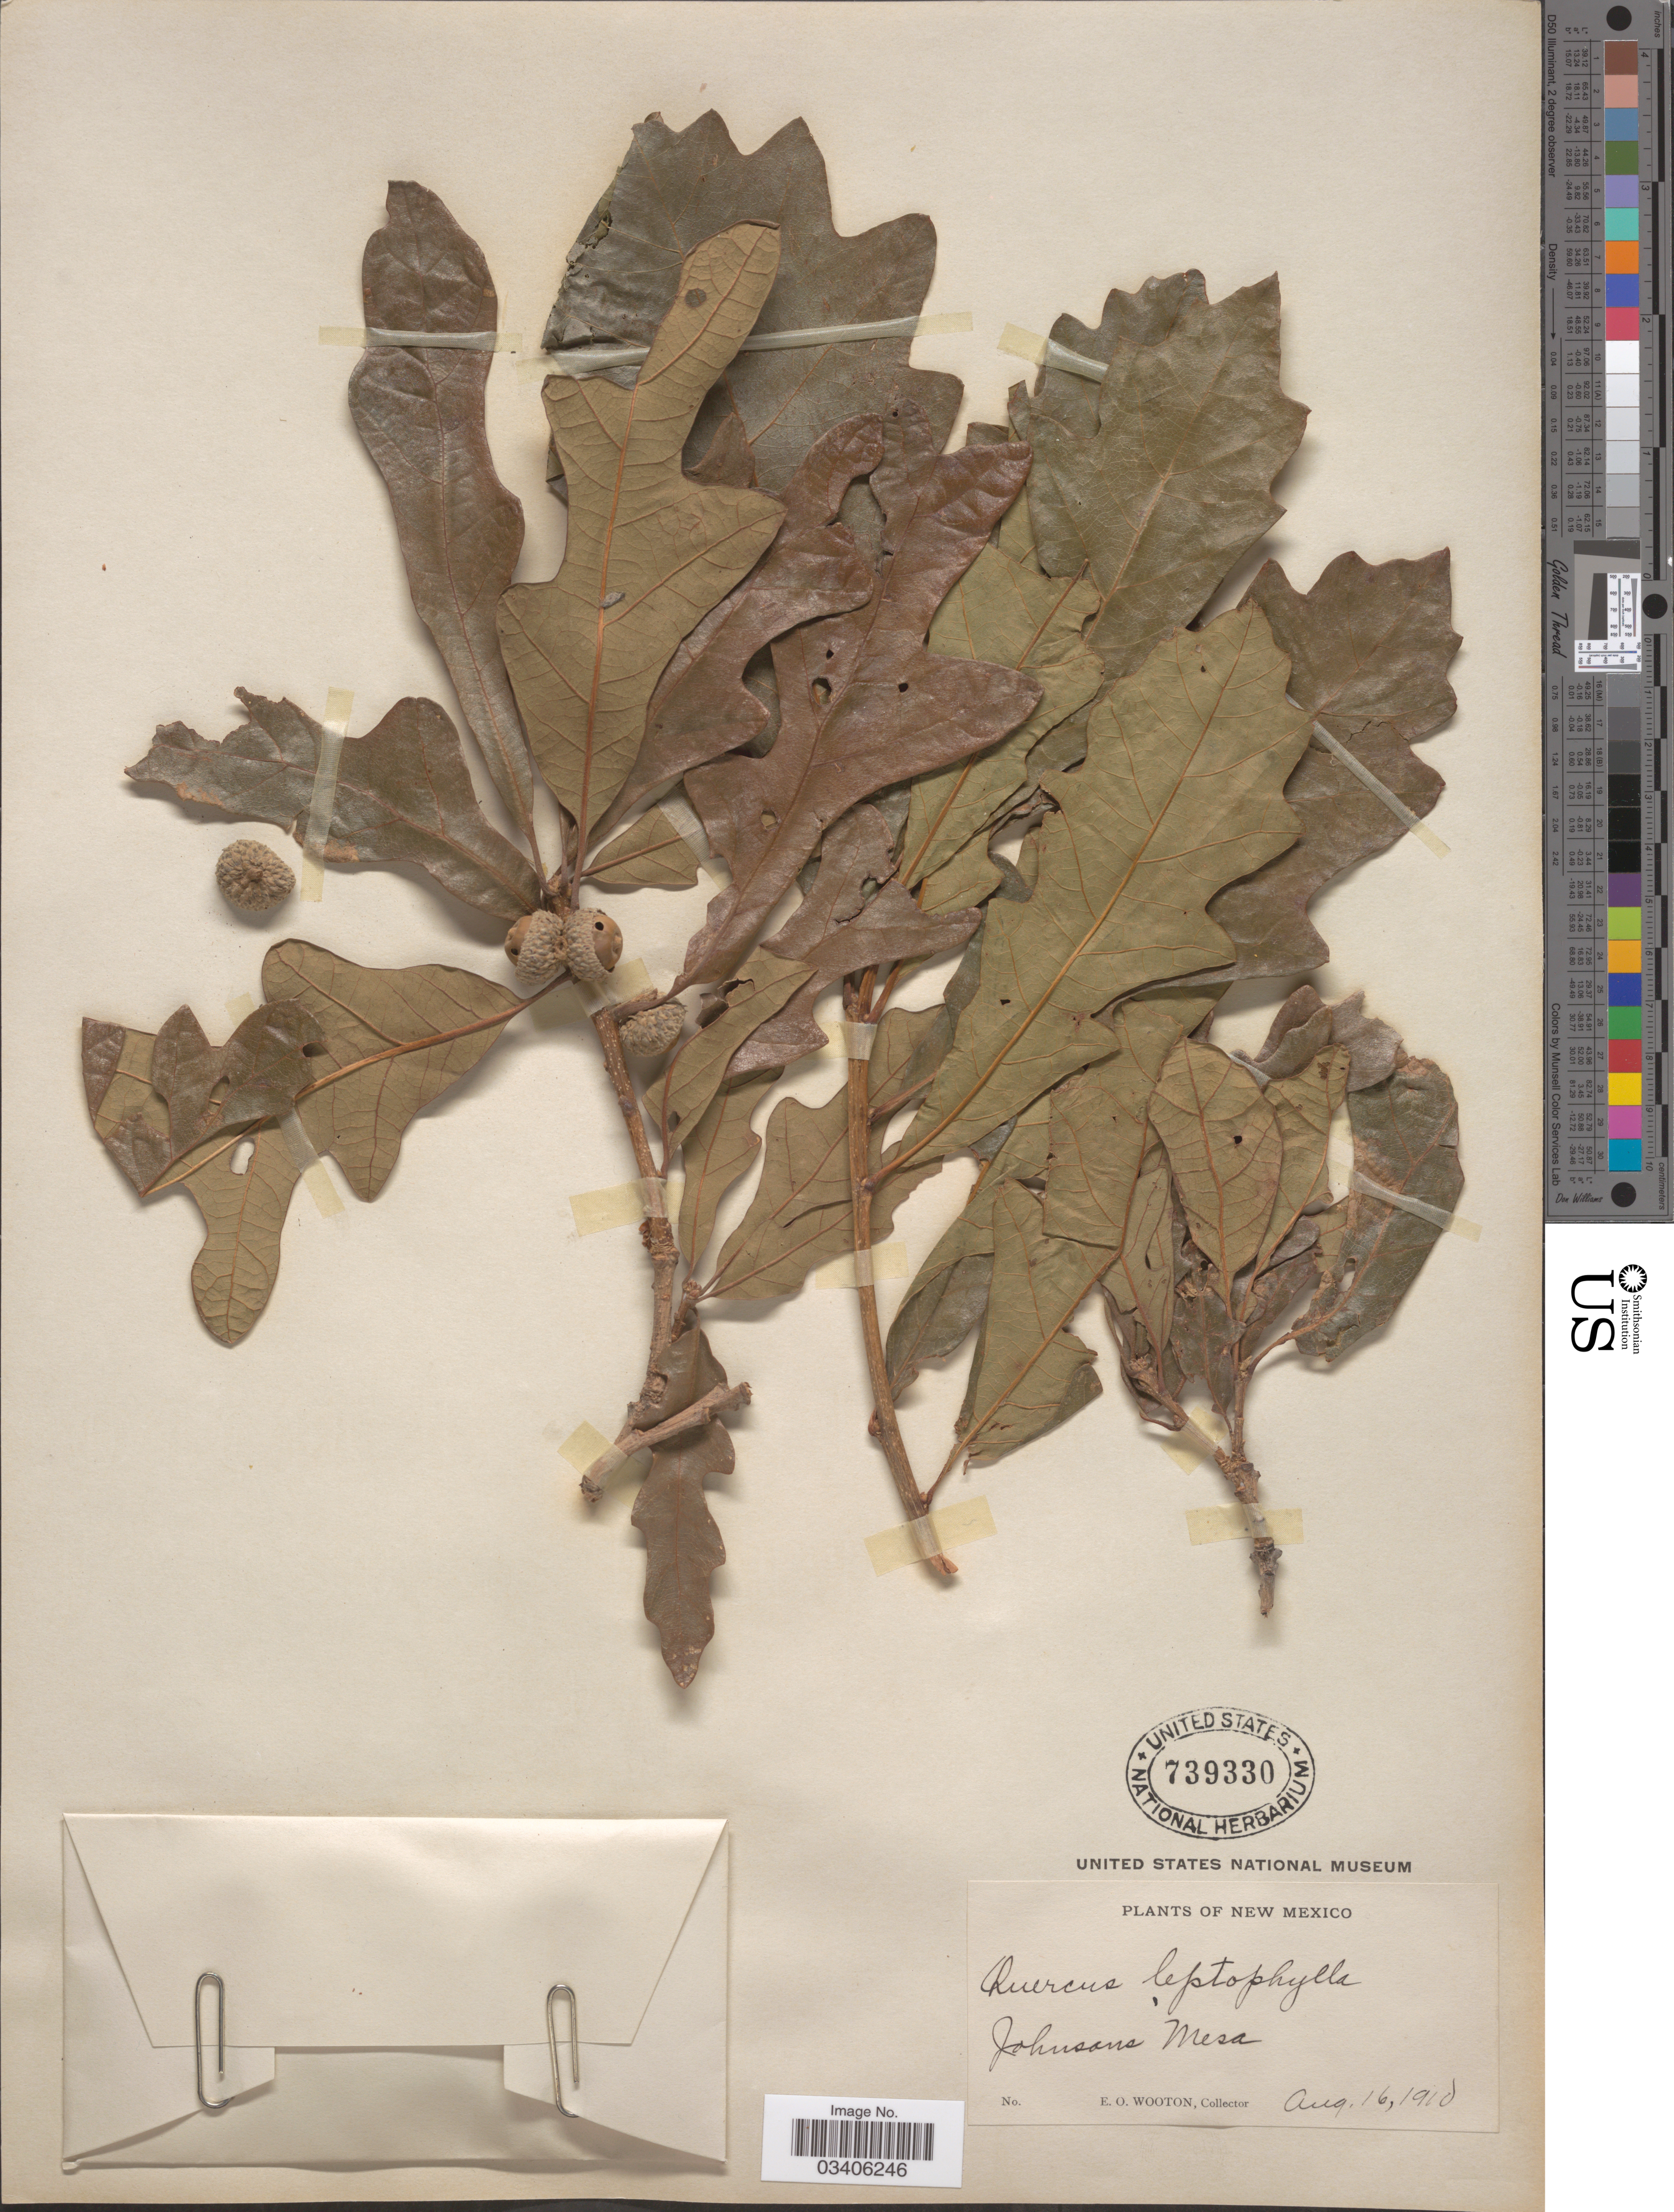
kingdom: Plantae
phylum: Tracheophyta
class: Magnoliopsida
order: Fagales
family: Fagaceae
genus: Quercus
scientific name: Quercus leptophylla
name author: Rydb.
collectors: E. O. Wooton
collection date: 1910-08-16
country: United States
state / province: New Mexico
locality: Johnsons Mesa.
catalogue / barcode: US 739330